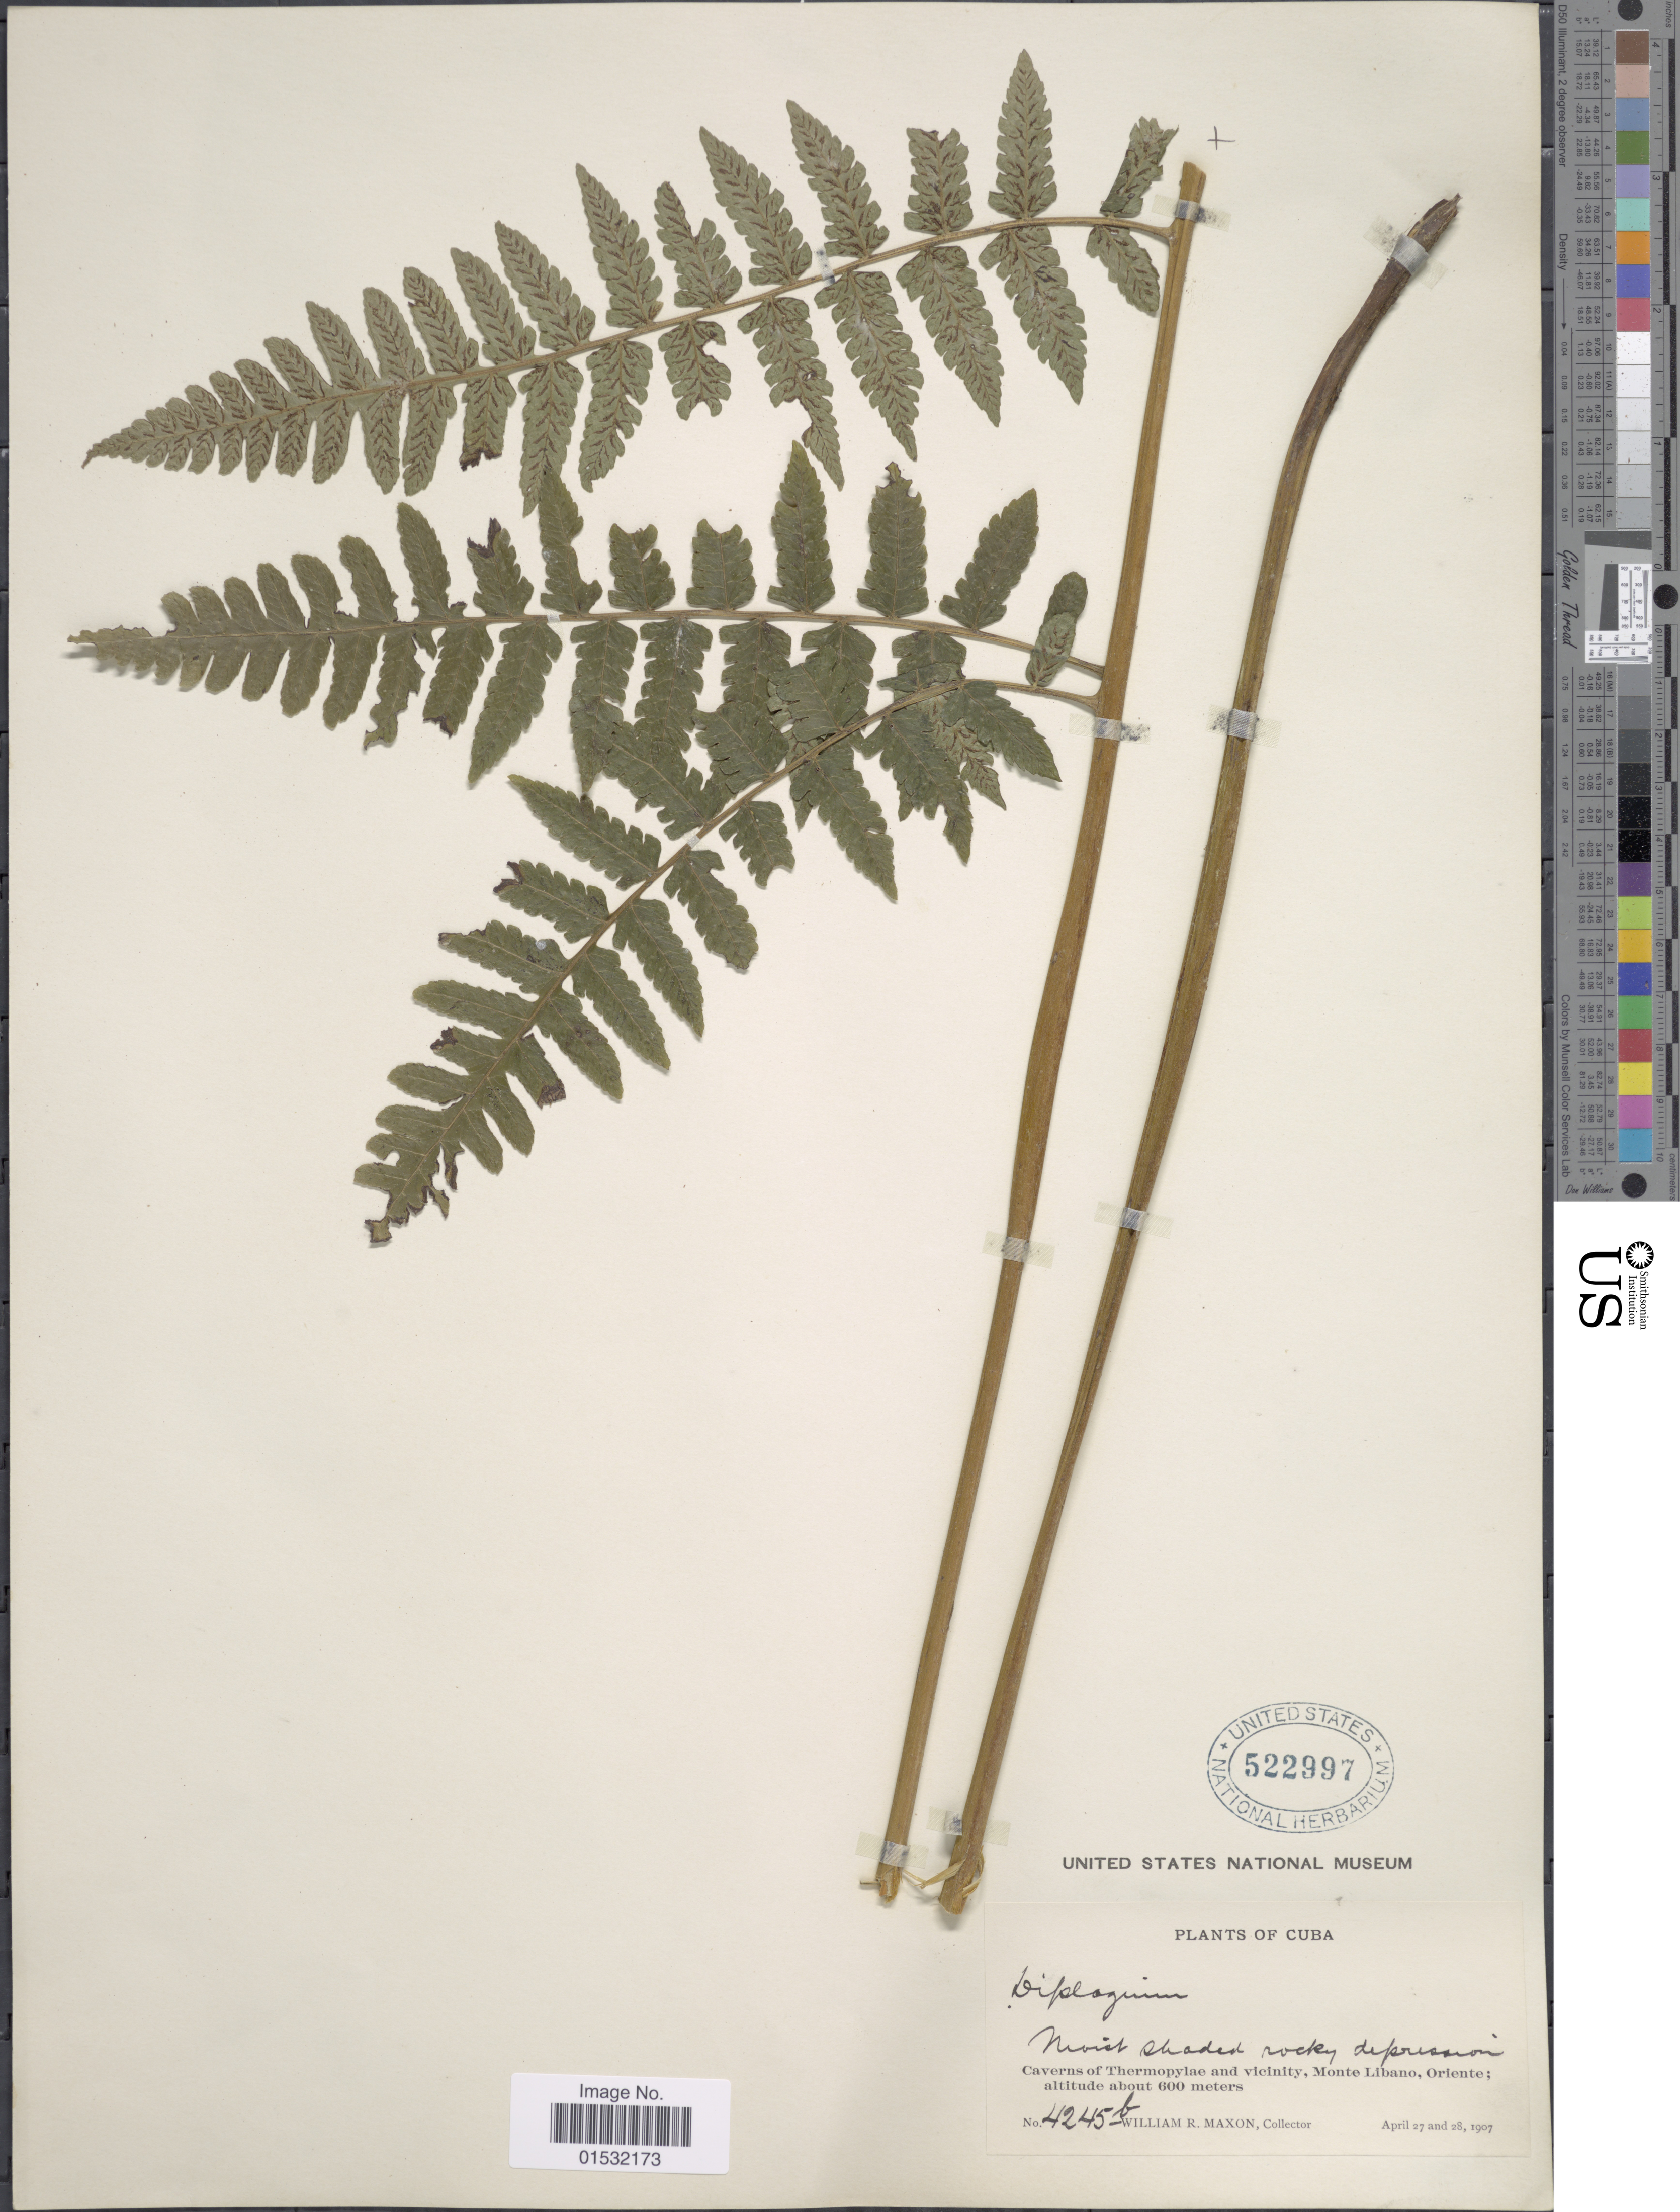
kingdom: Plantae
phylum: Tracheophyta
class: Polypodiopsida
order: Polypodiales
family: Athyriaceae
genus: Diplazium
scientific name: Diplazium expansum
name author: Willd.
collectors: W. R. Maxon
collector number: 4245b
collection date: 1907-04-27/1907-04-28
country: Cuba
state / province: Oriente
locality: Caverns of Thermopyiae and vicinity, Monte Libano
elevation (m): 600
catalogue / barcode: US 522997